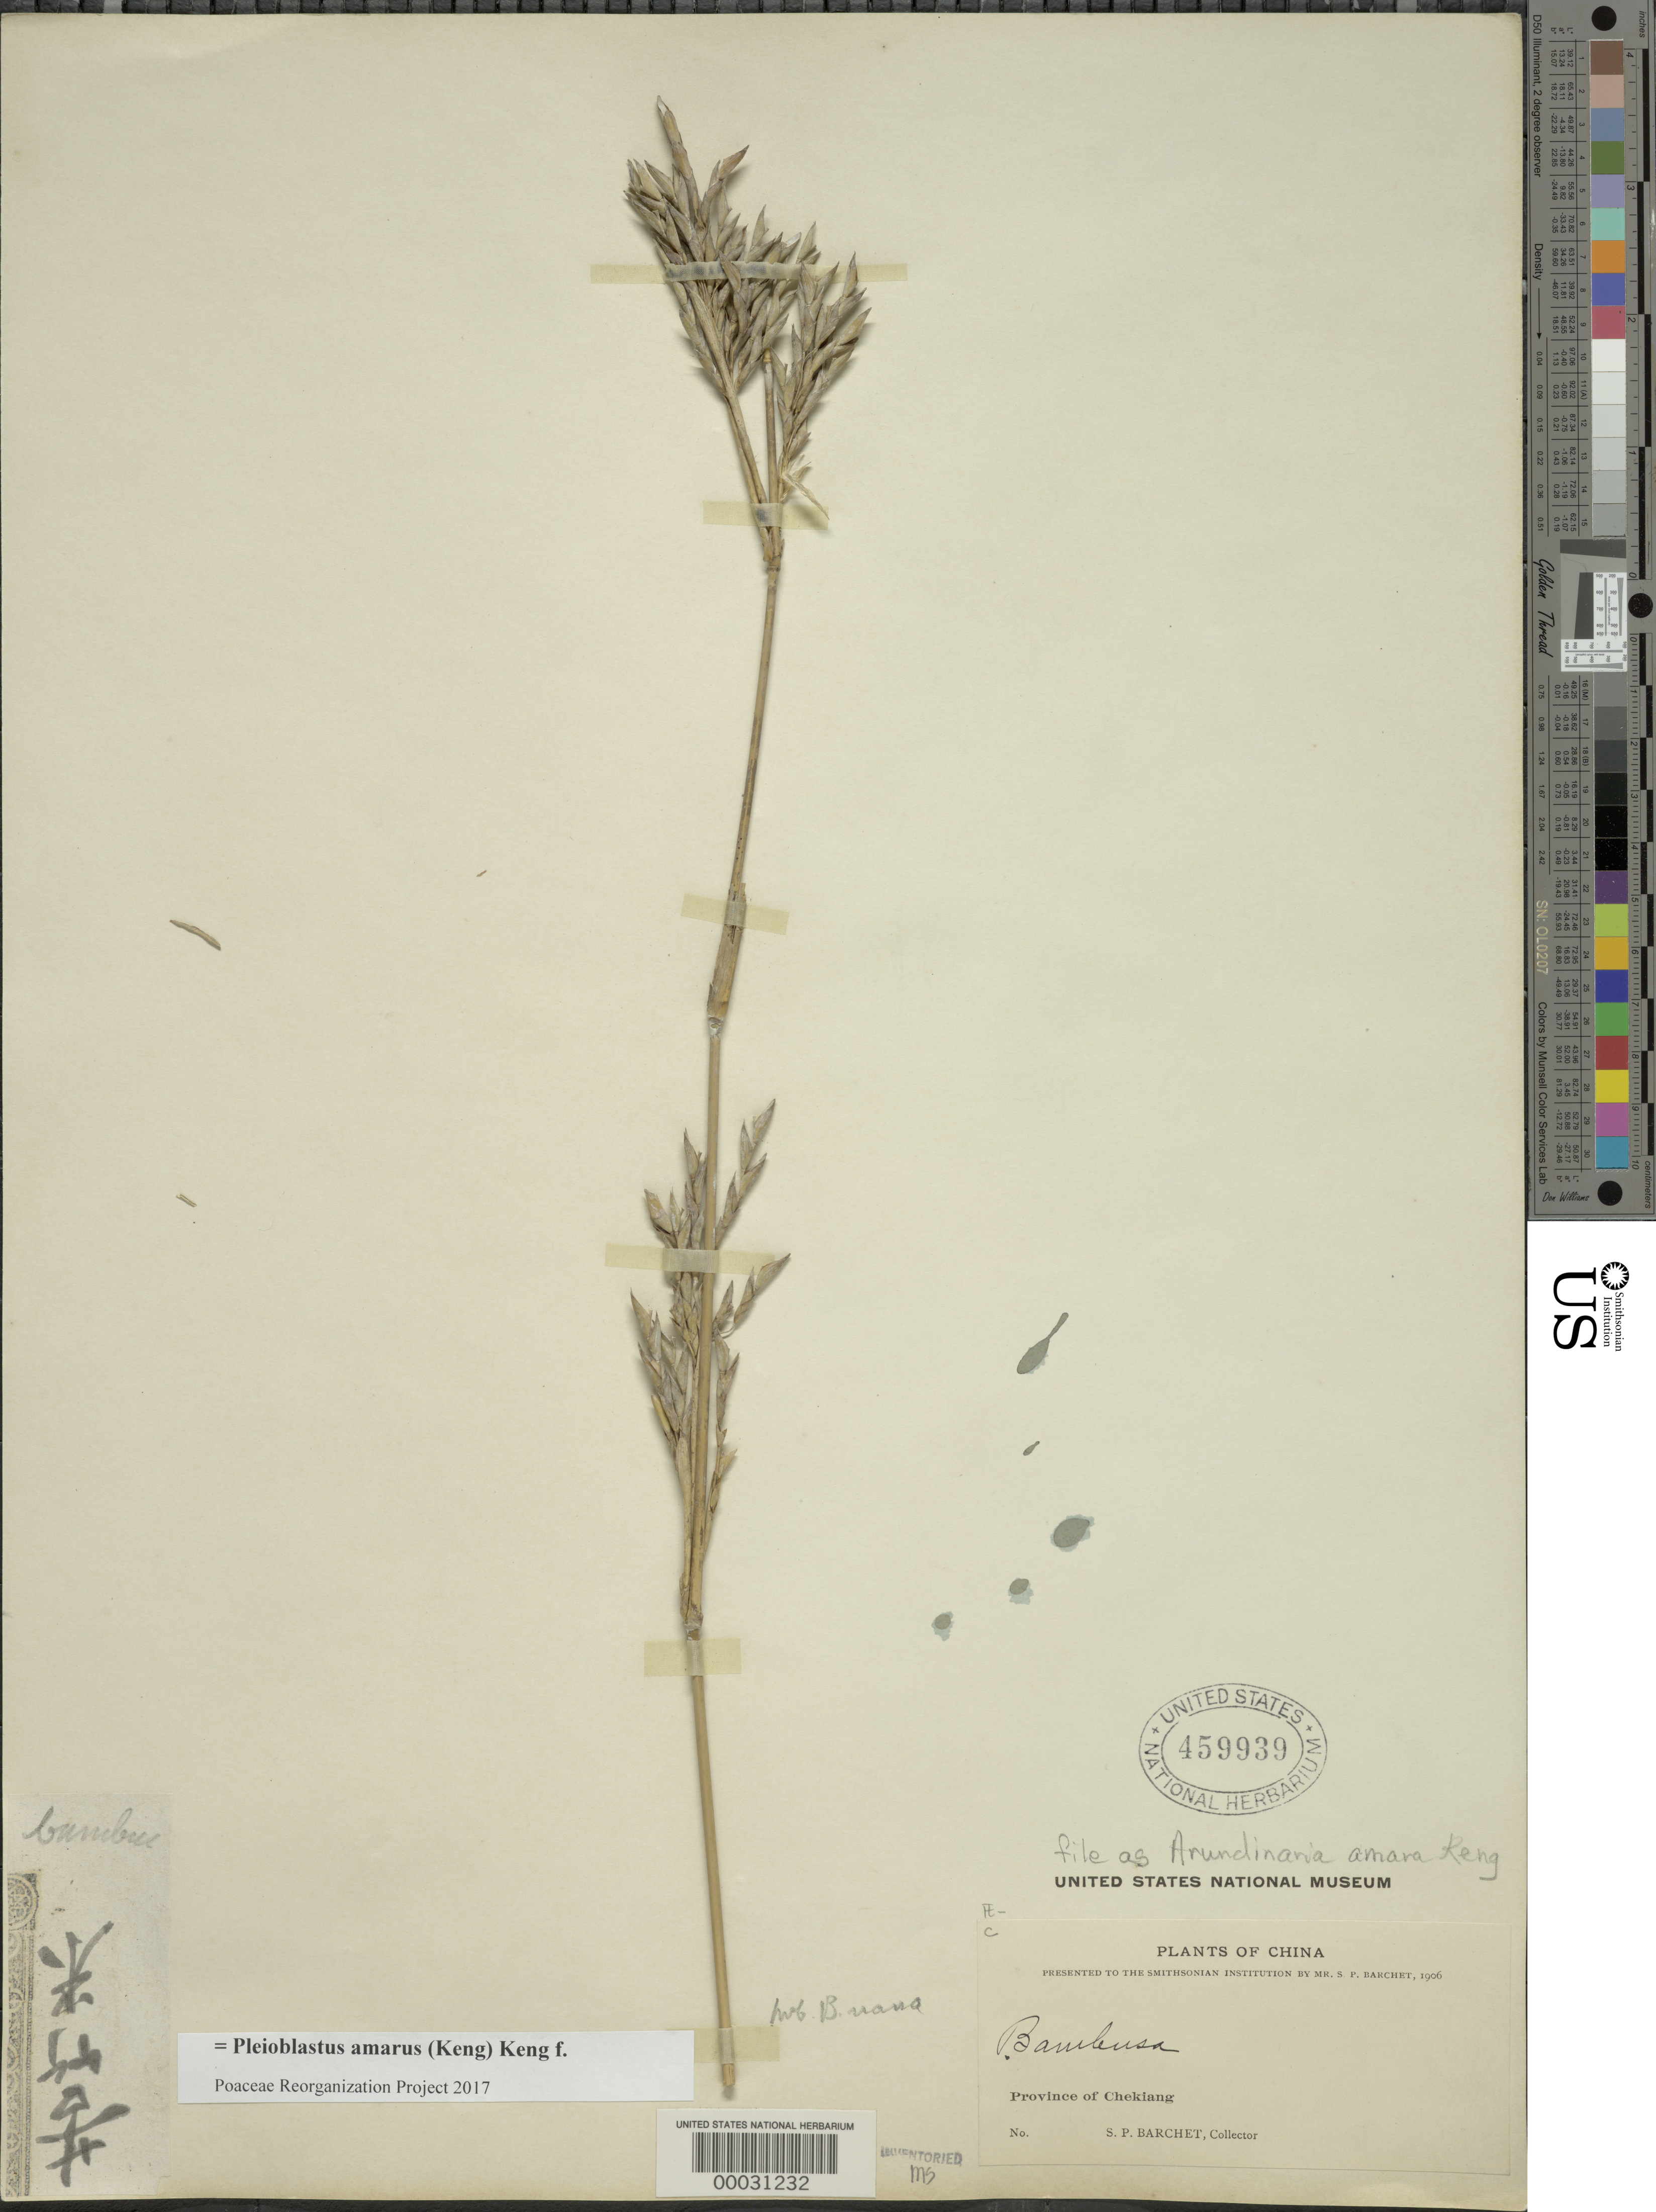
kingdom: Plantae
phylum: Tracheophyta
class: Liliopsida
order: Poales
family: Poaceae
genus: Pleioblastus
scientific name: Pleioblastus amarus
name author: (Keng) Keng f.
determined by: Poaceae Reorganization Project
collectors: S. P. Barchet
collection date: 1906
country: China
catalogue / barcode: US 459939